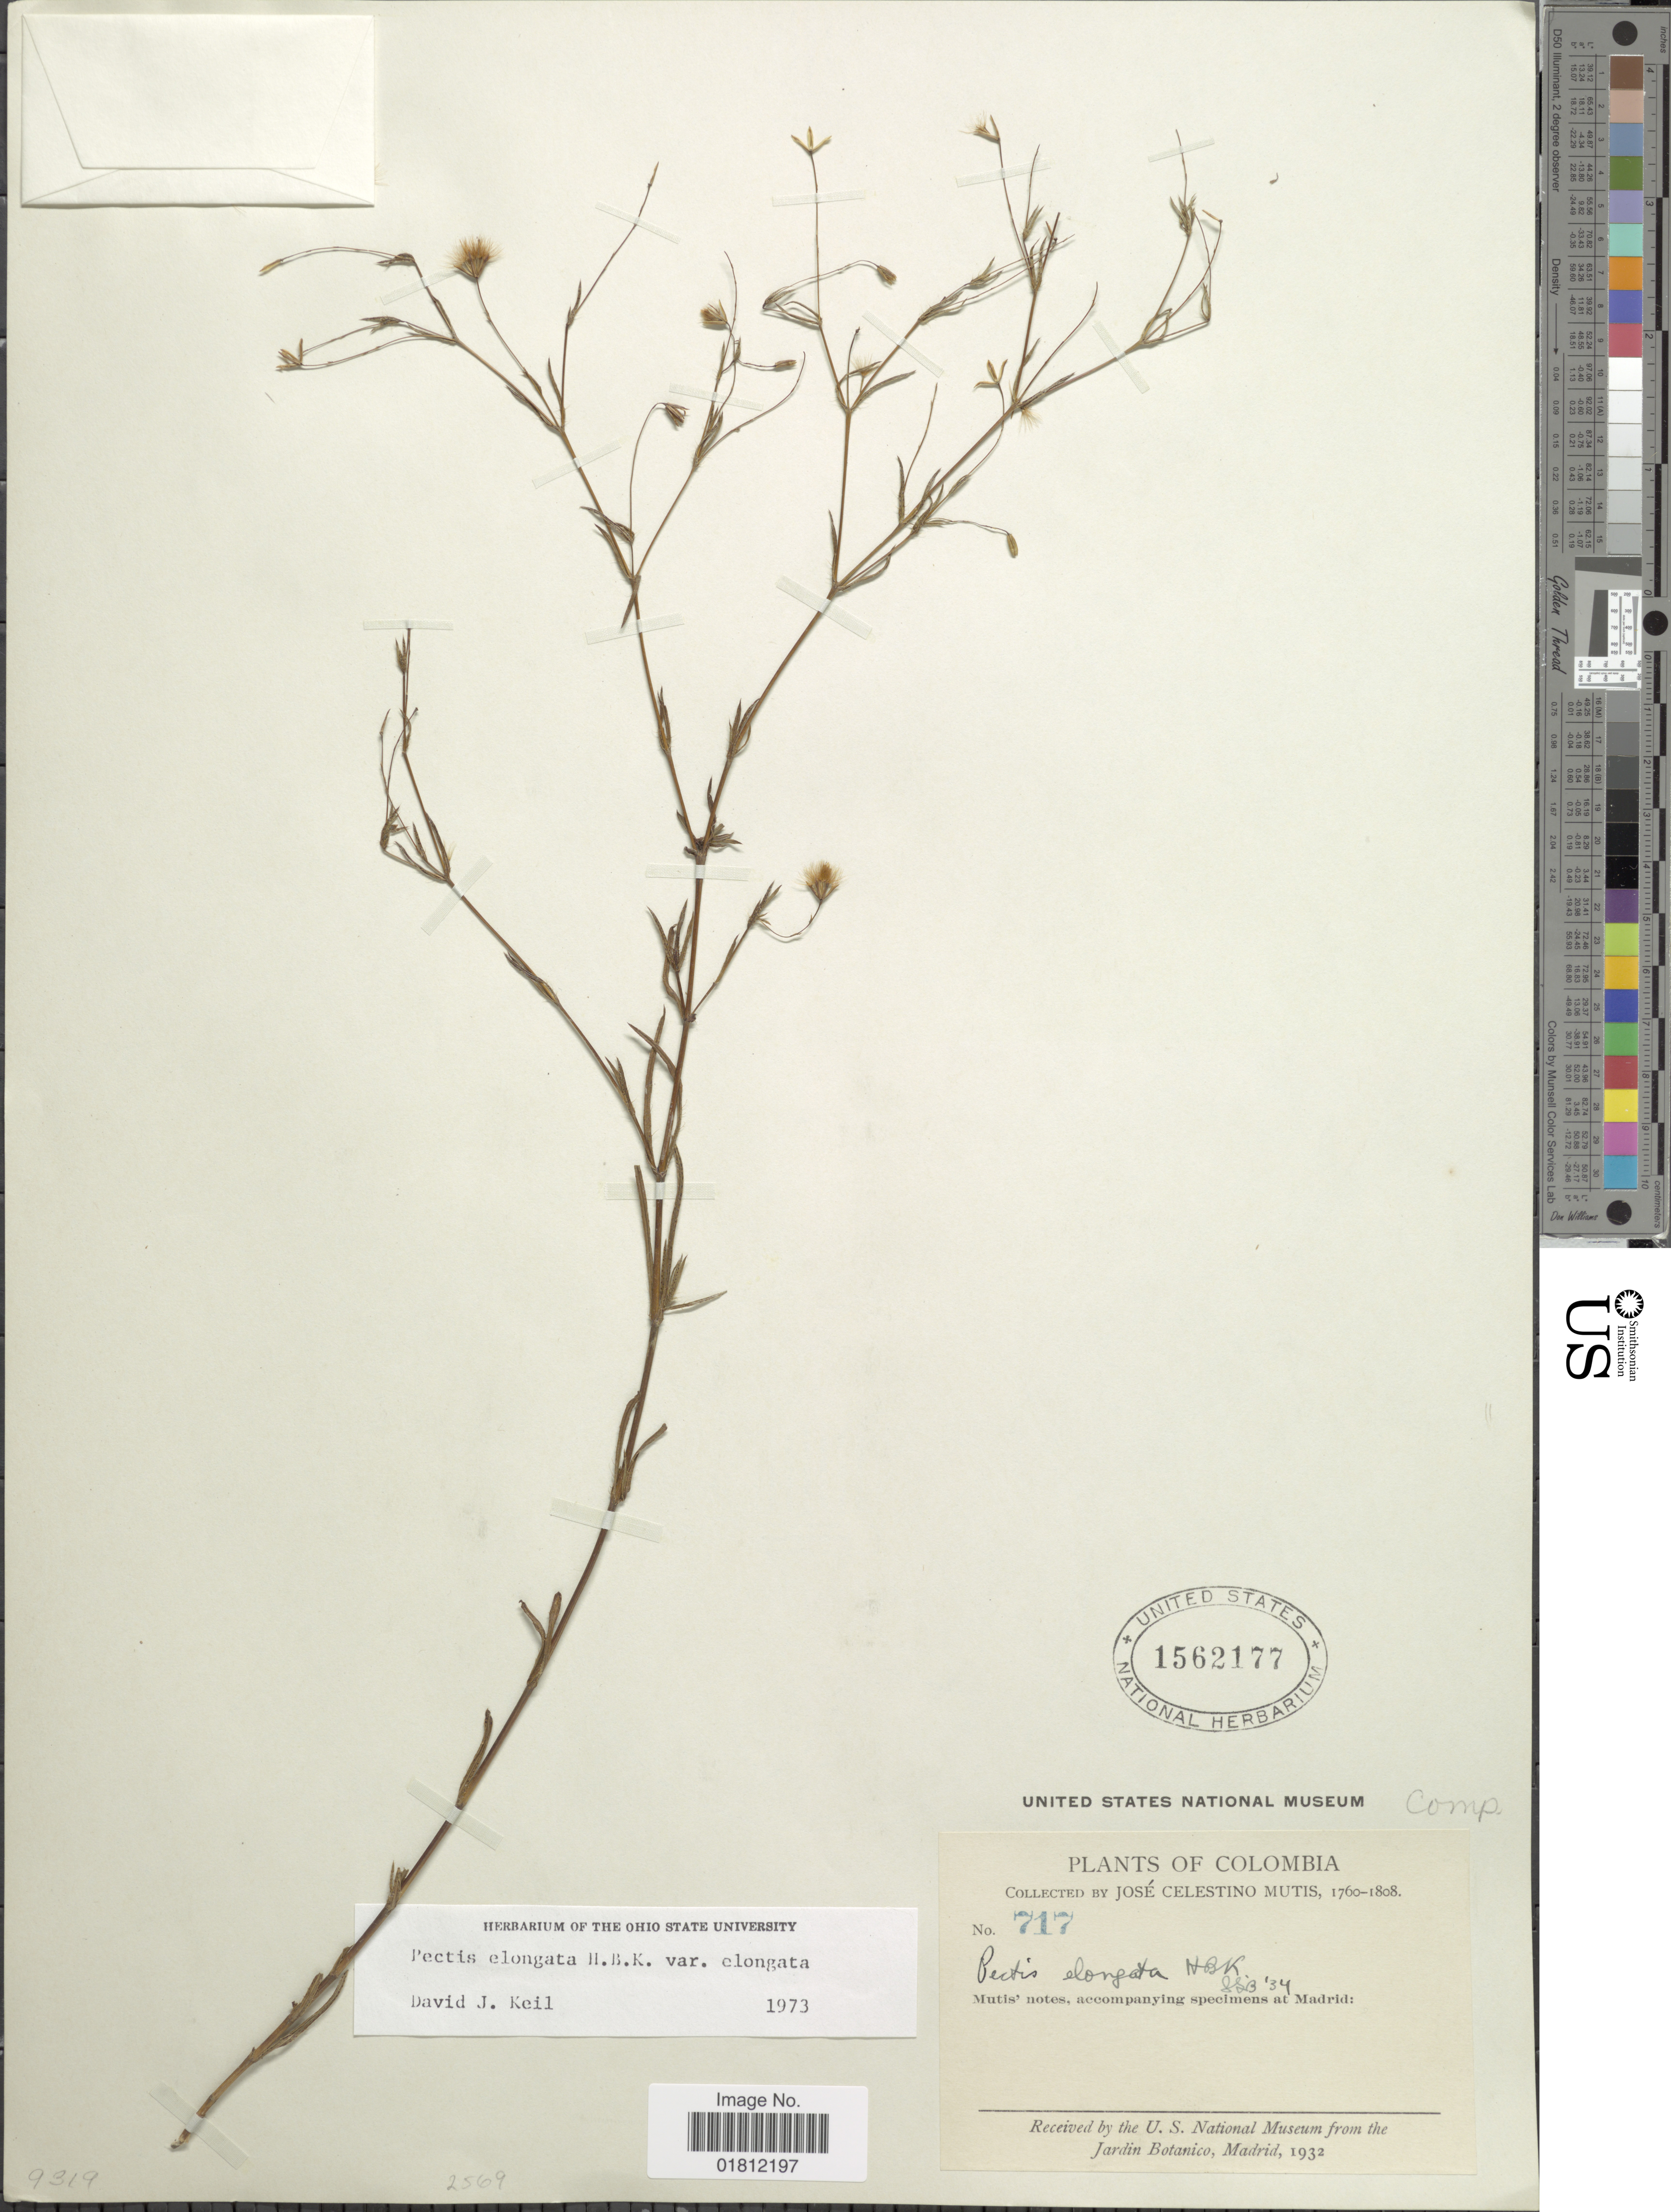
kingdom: Plantae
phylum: Tracheophyta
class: Magnoliopsida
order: Asterales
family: Asteraceae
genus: Pectis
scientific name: Pectis elongata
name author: Kunth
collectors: J. C. B. Mutis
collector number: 717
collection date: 1760/1808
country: Colombia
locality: Colombia.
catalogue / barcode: US 1562177